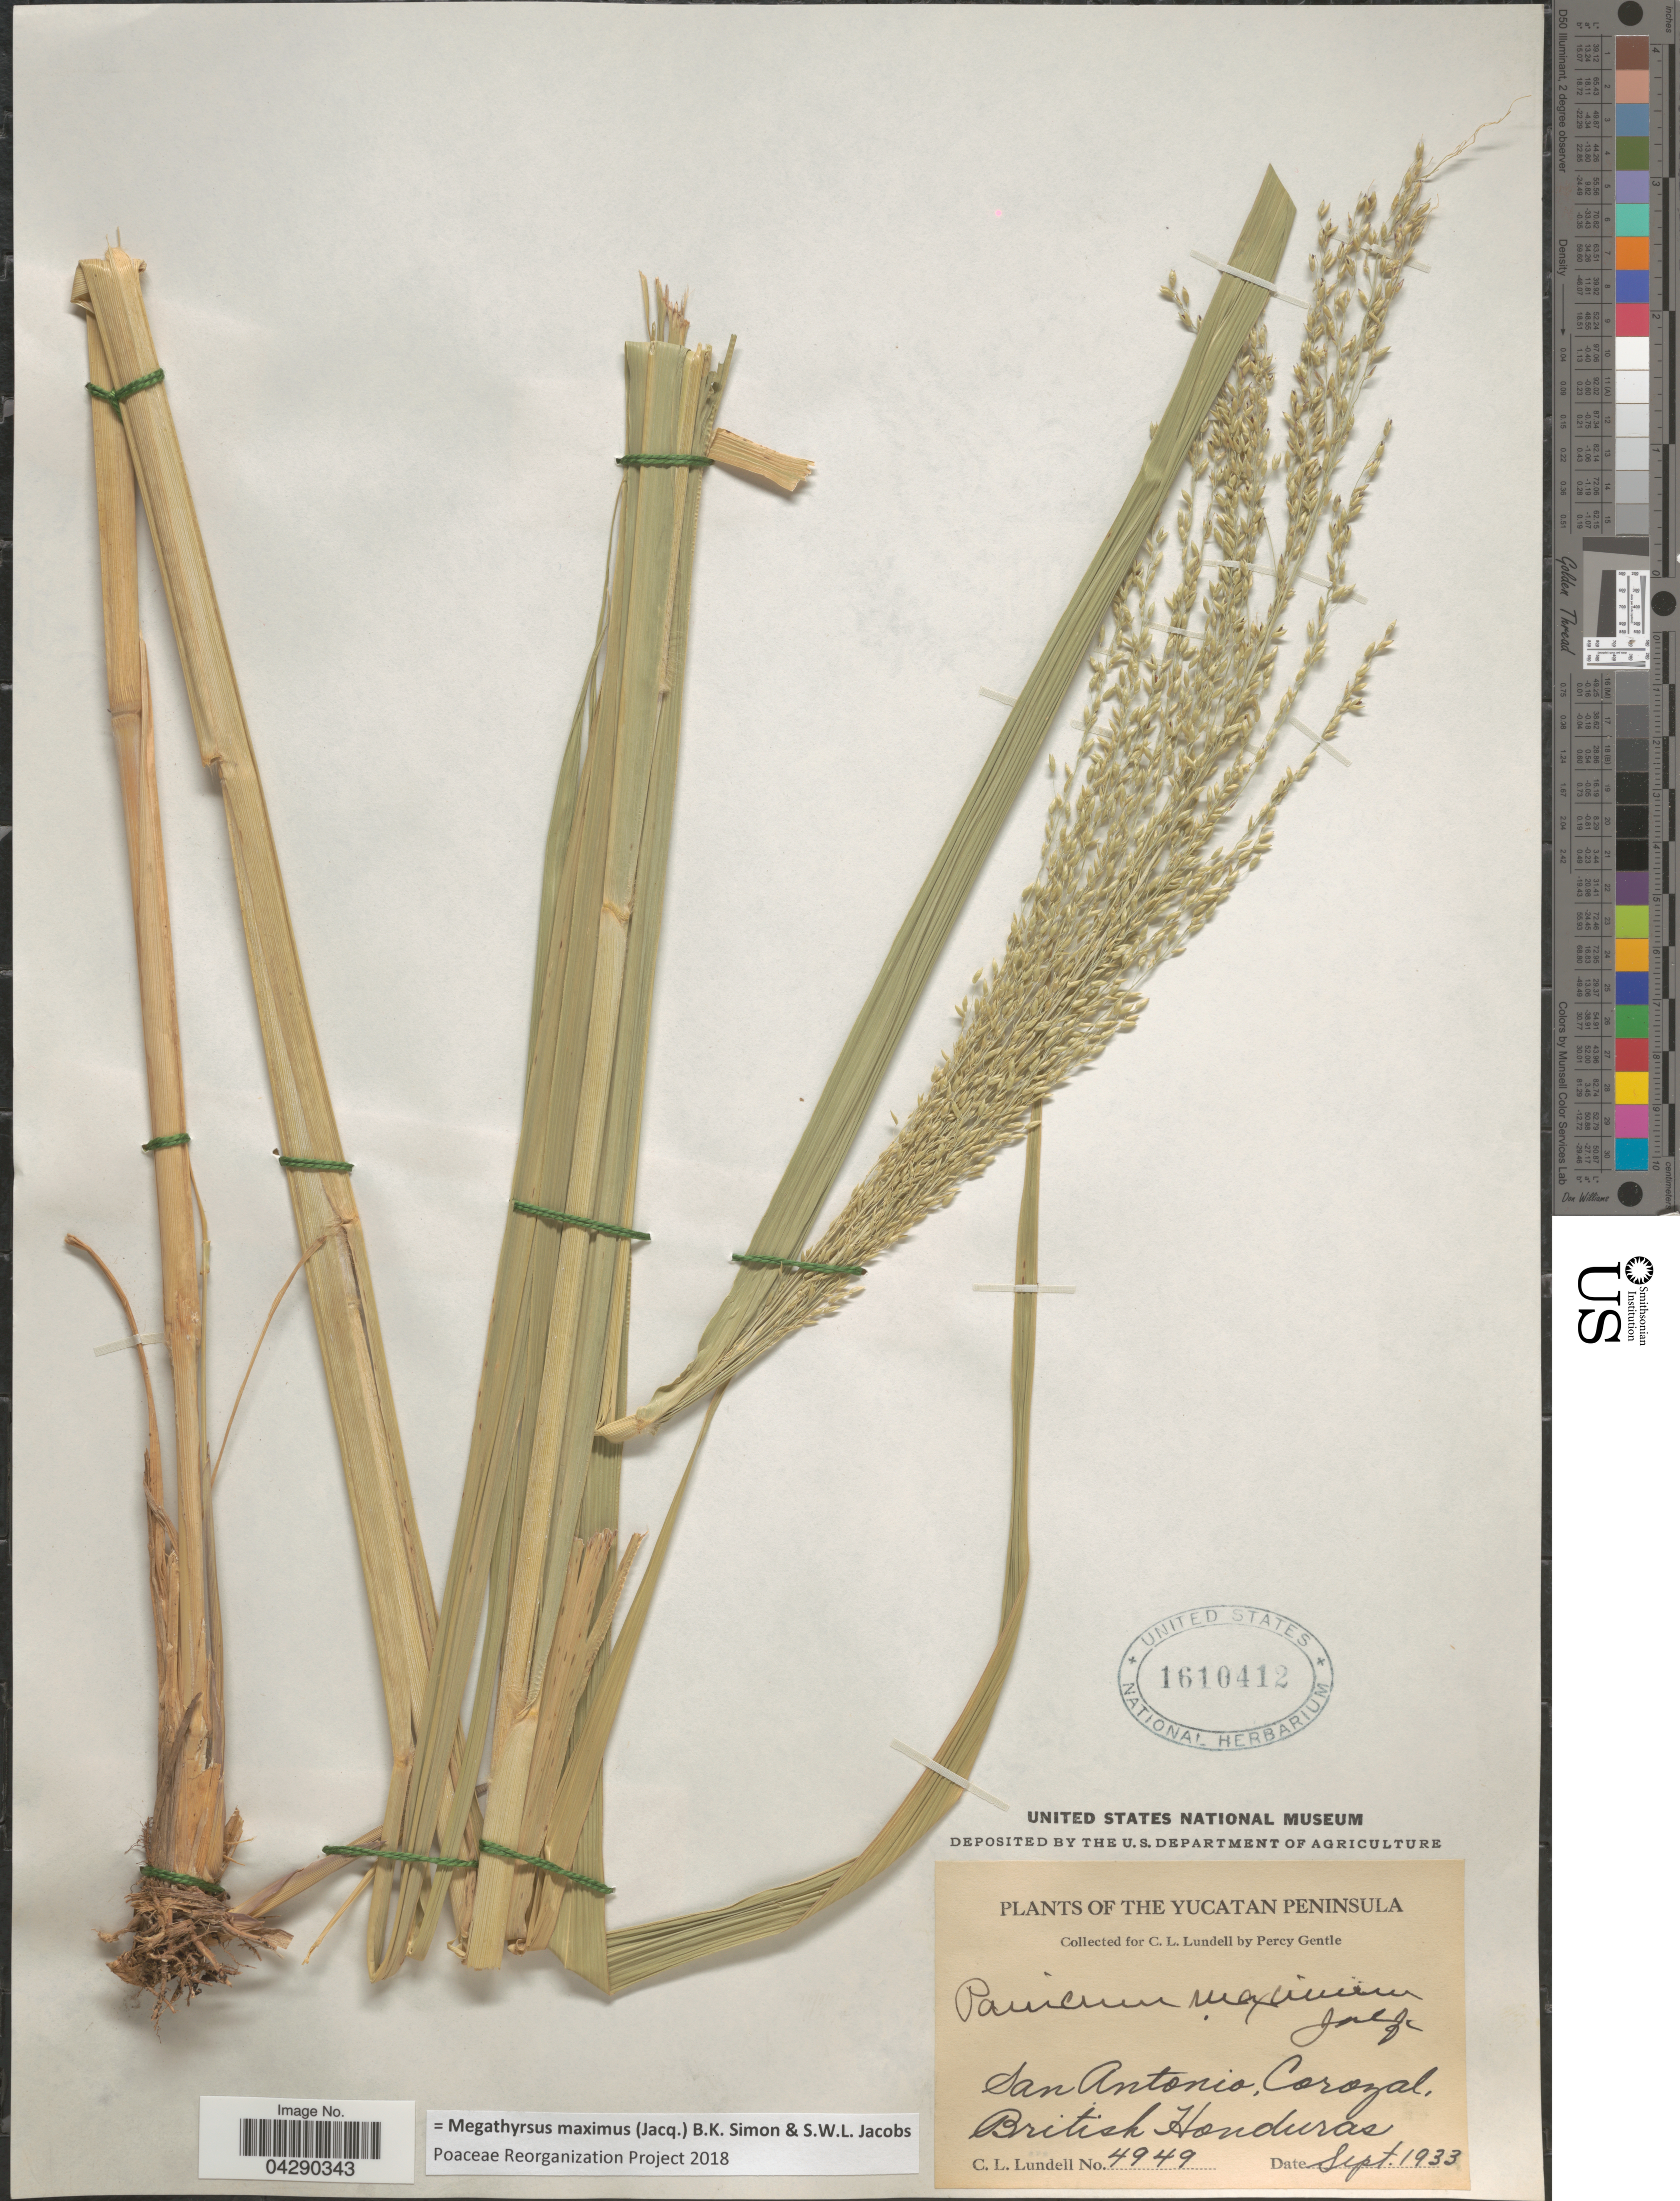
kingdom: Plantae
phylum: Tracheophyta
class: Liliopsida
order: Poales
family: Poaceae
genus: Megathyrsus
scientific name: Megathyrsus maximus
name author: (Jacq.) B.K. Simon & S.W.L. Jacobs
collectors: P. H. Gentle & C. L. Lundell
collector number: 4949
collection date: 1933-09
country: Belize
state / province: Corozal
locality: The Yucatan Peninsula. San Antonio, Corozal, British Honduras.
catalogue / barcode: US 1610412